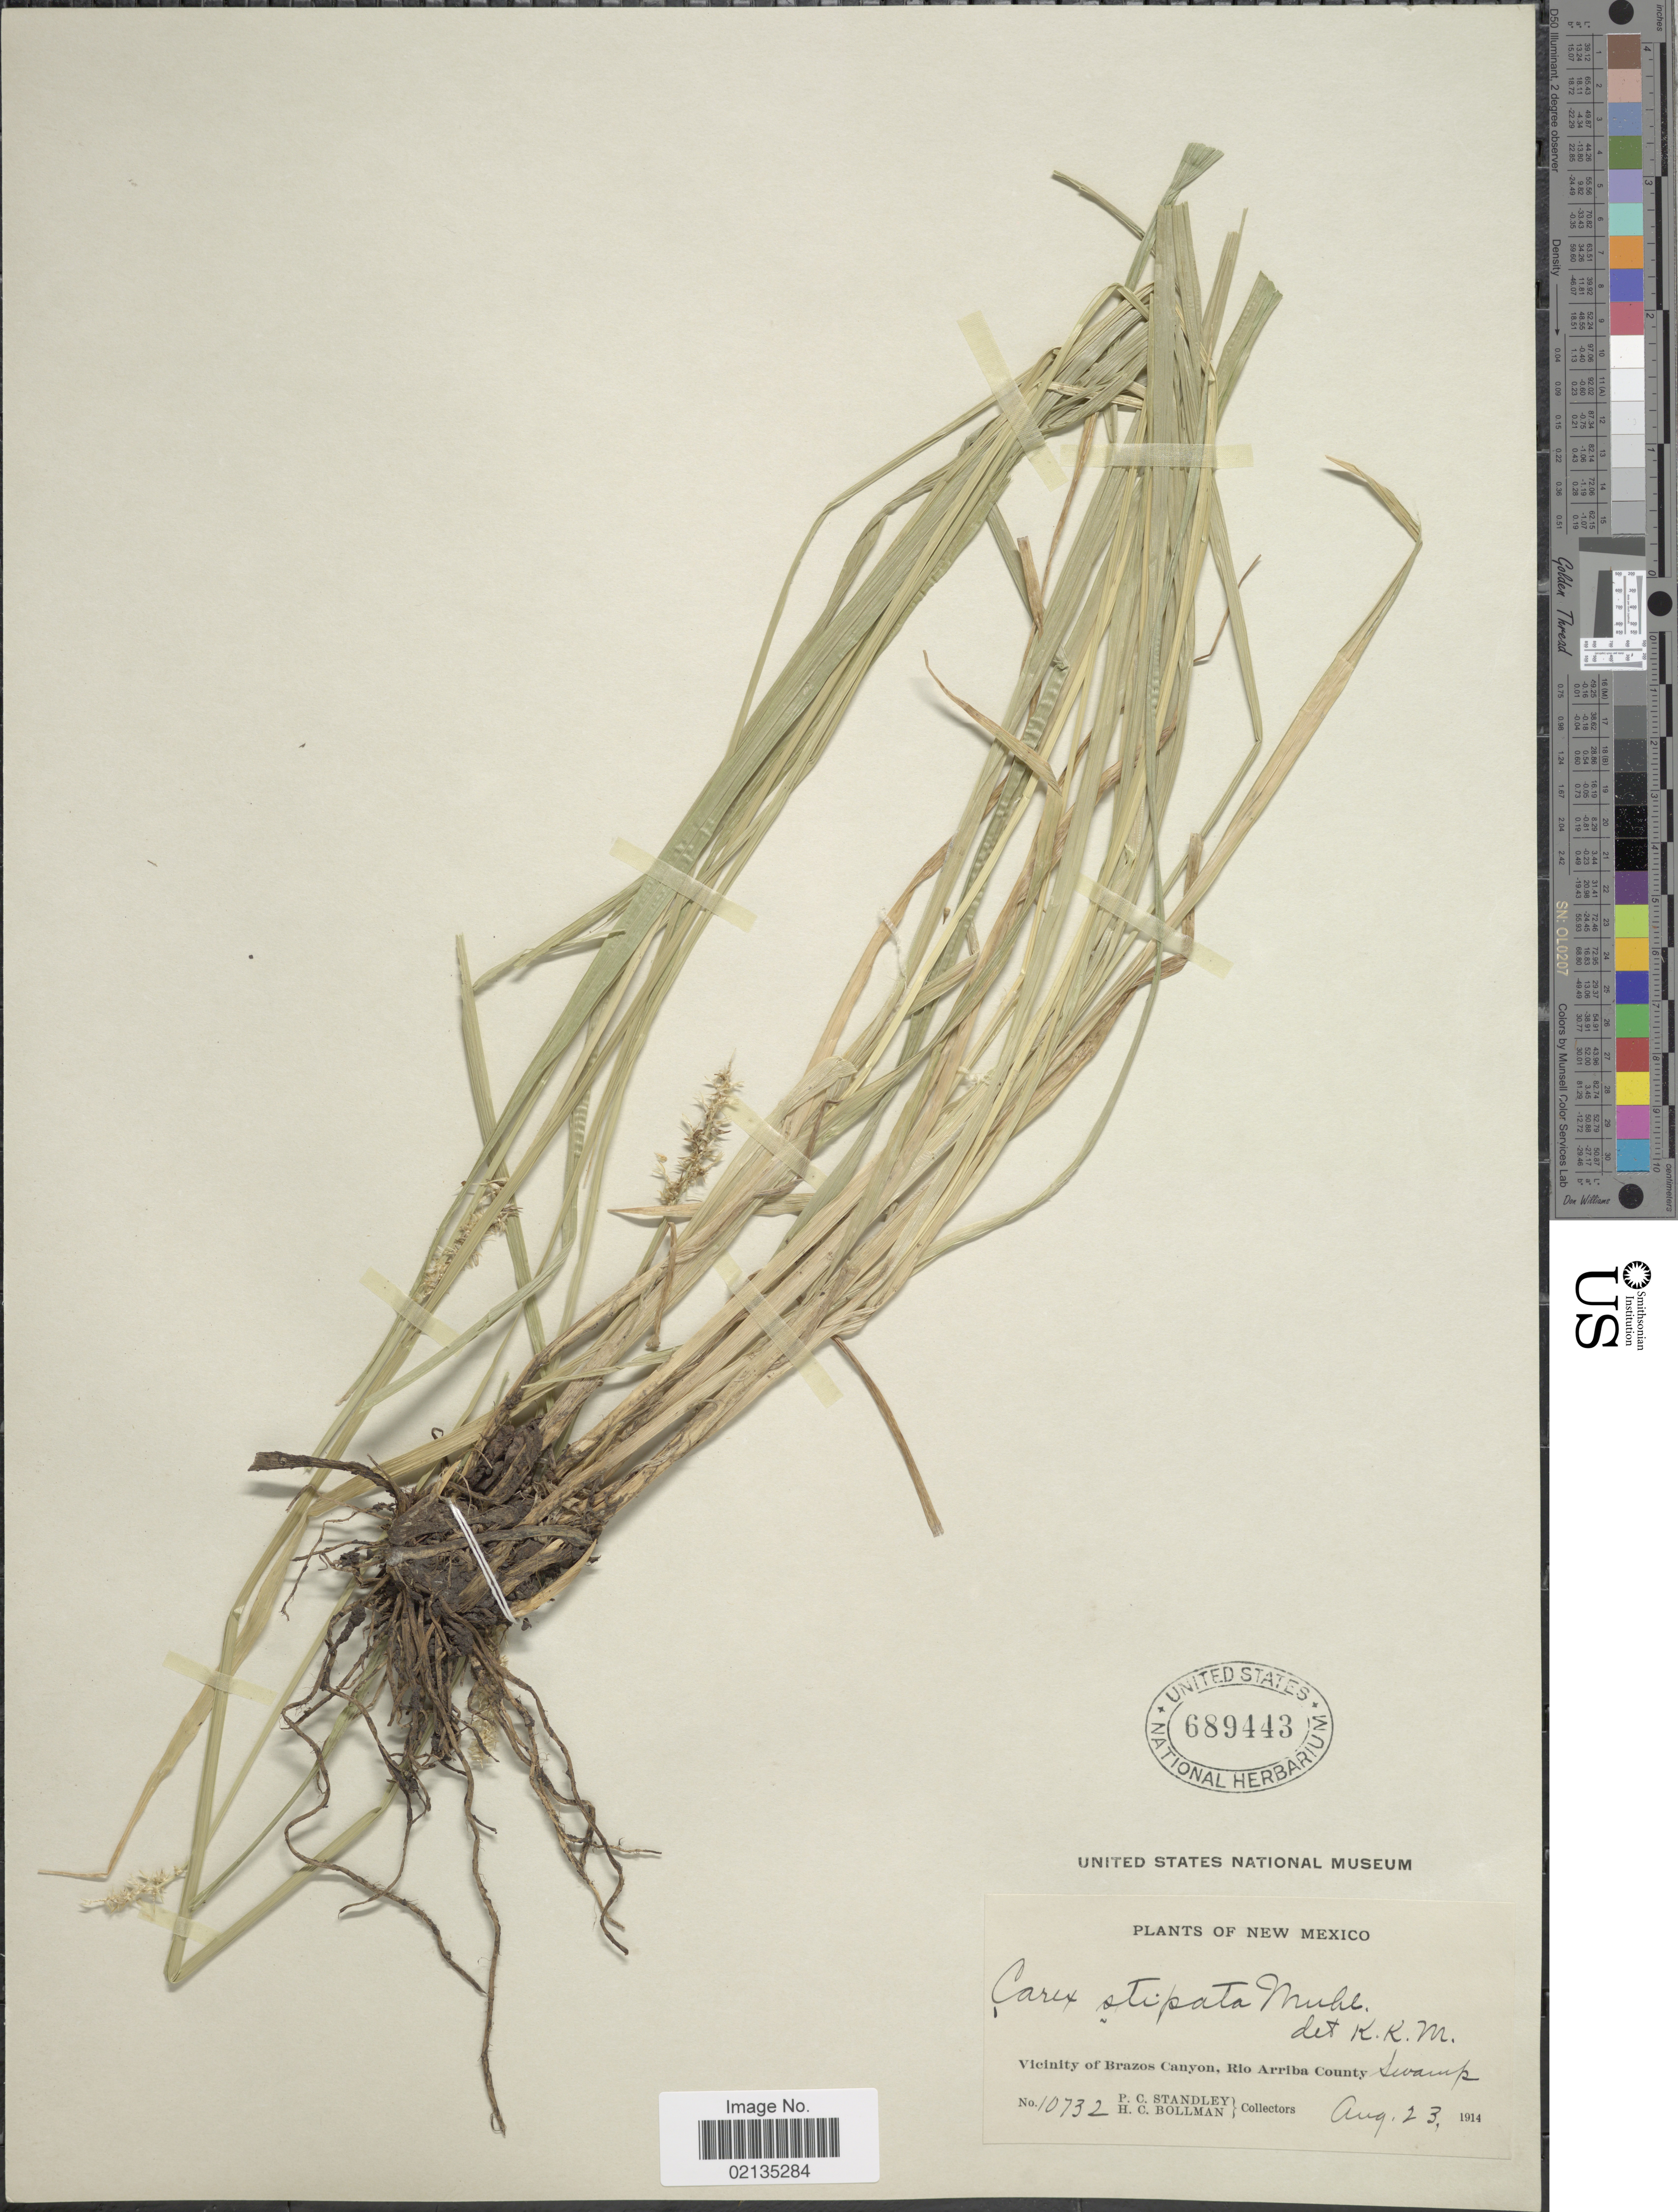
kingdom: Plantae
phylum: Tracheophyta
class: Liliopsida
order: Poales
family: Cyperaceae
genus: Carex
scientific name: Carex stipata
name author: Muhl. ex Willd.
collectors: P. C. Standley & H. C. Bollman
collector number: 10732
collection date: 1914-08-23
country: United States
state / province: New Mexico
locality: Vicinity of Brazos Canyon, Rio Arriba County, swamp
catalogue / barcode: US 689443